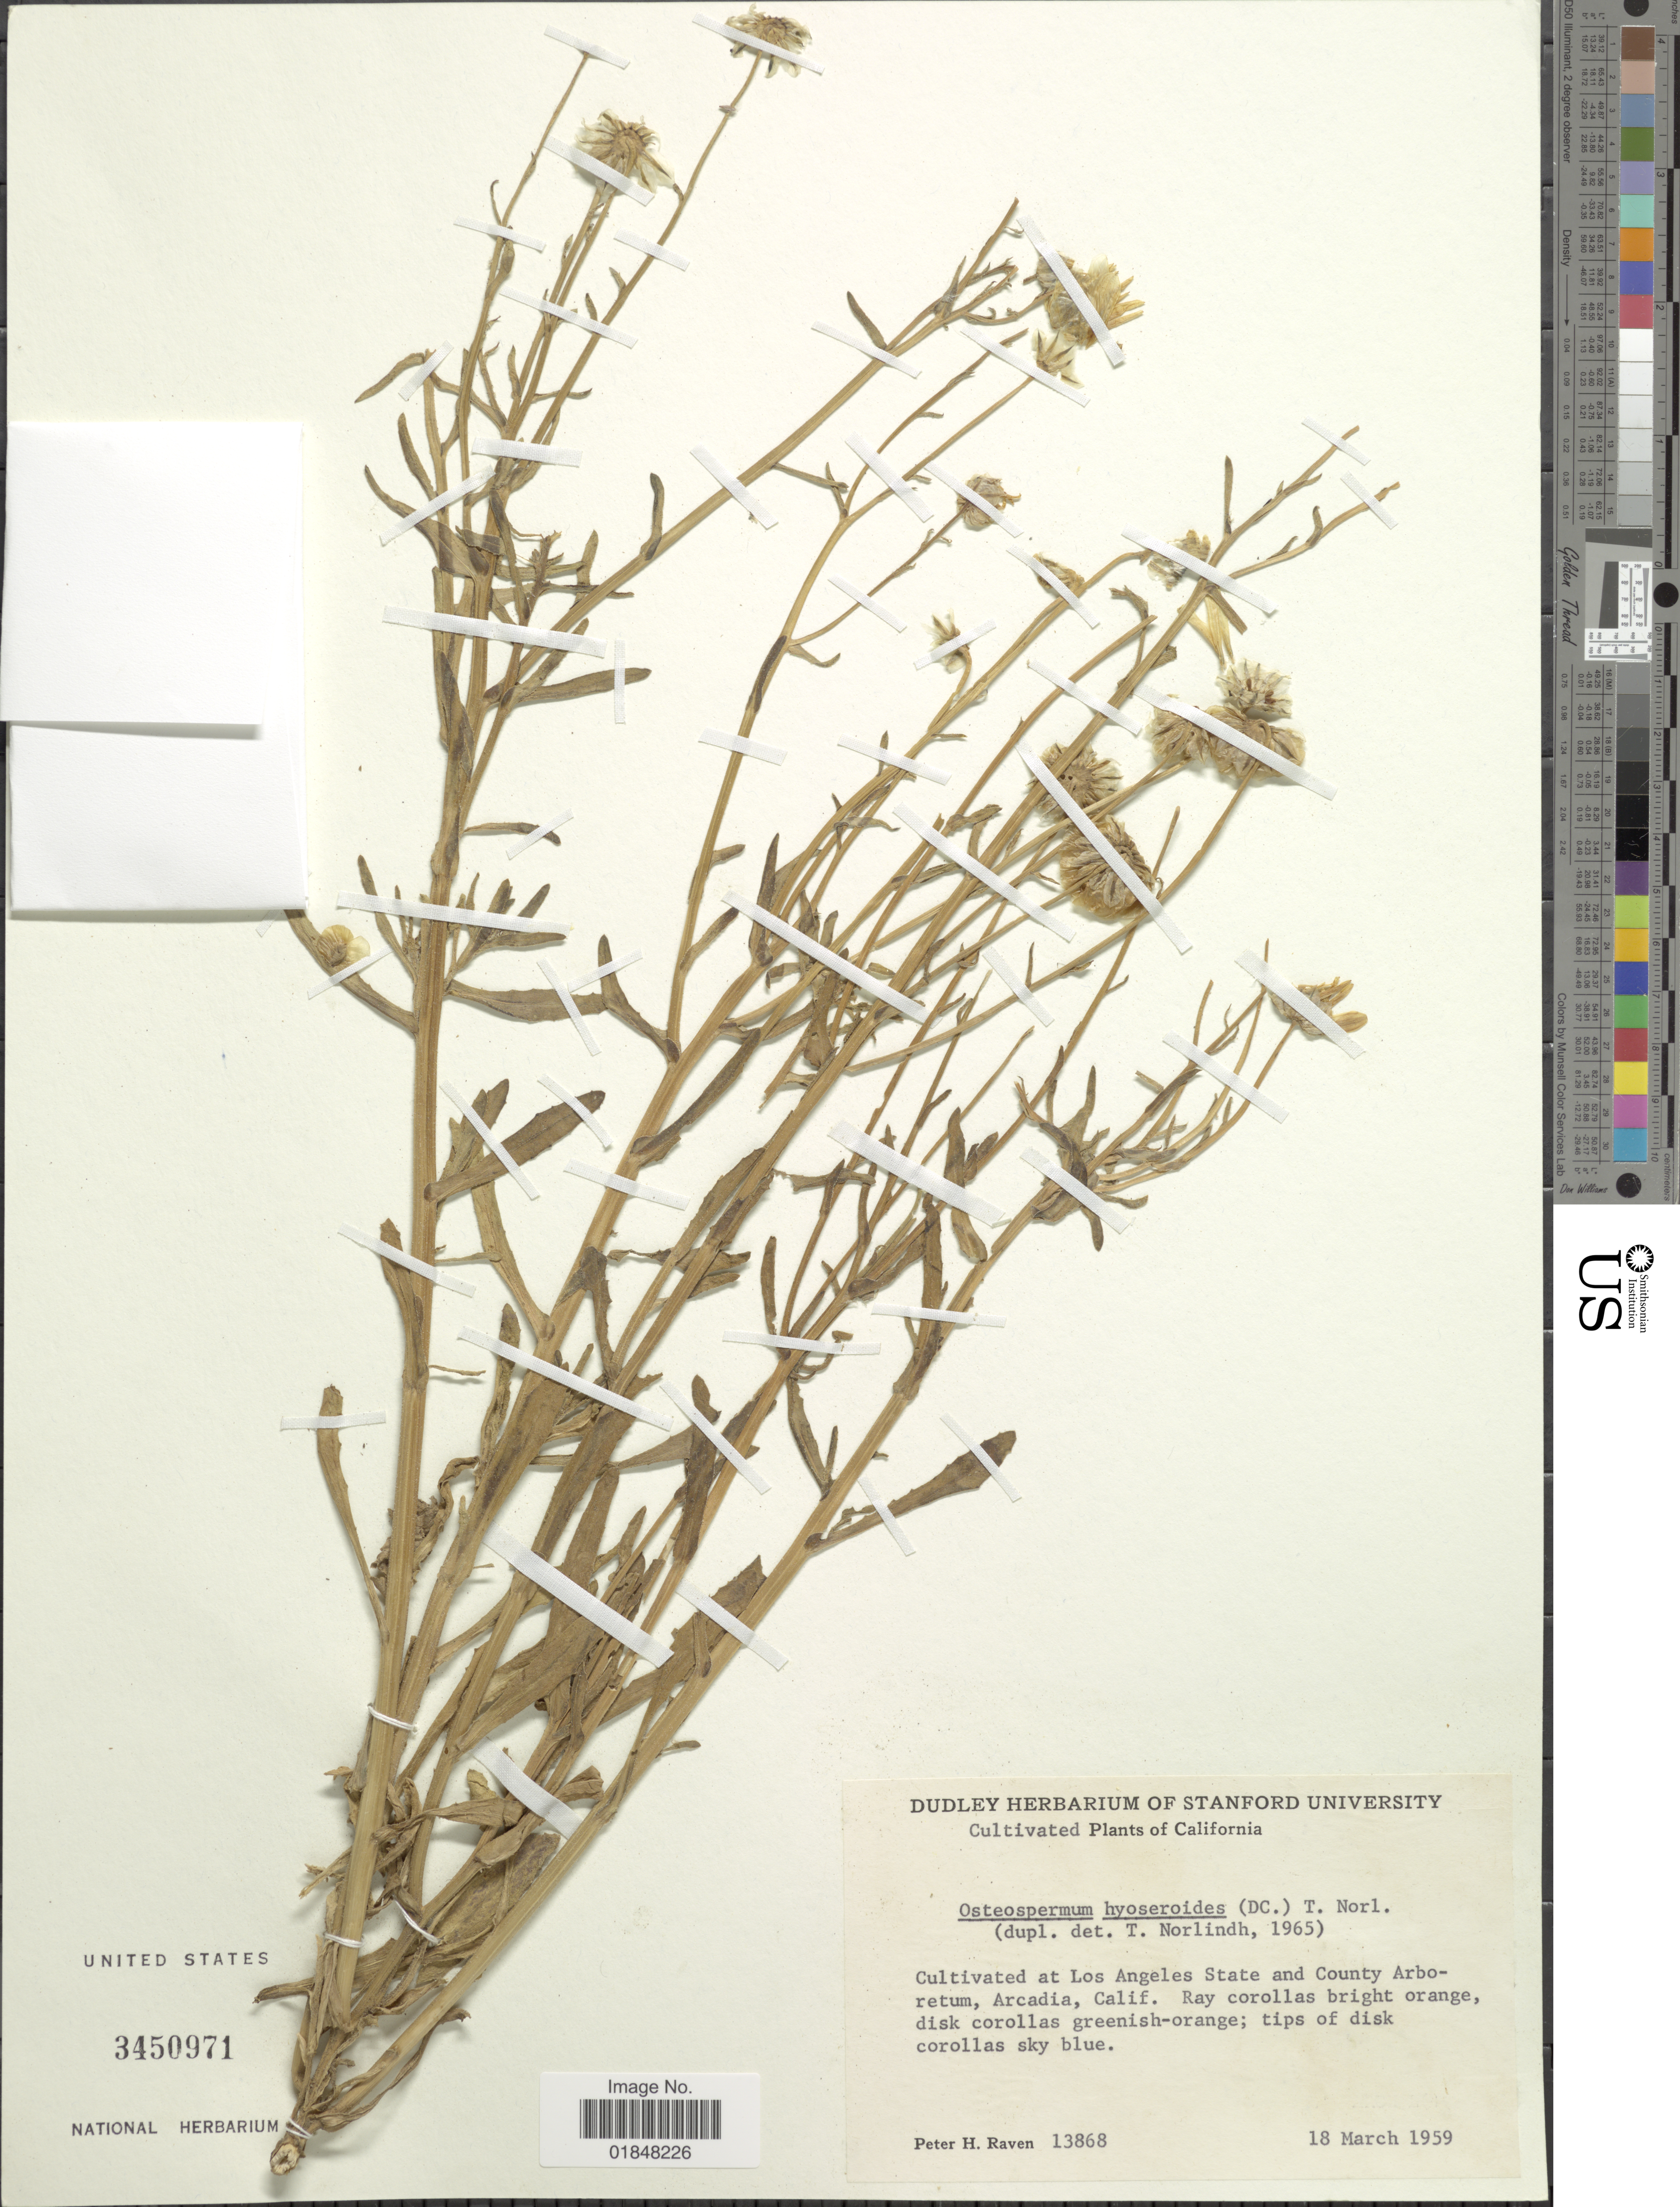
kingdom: Plantae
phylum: Tracheophyta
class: Magnoliopsida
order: Asterales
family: Asteraceae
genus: Osteospermum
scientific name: Osteospermum hyoseroides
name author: (DC.) Norl.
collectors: P. Raven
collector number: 13868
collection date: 1959-03-18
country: United States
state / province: California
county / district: Los Angeles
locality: Los Angeles State and County Arboretum, Arcadia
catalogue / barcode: US 3450971